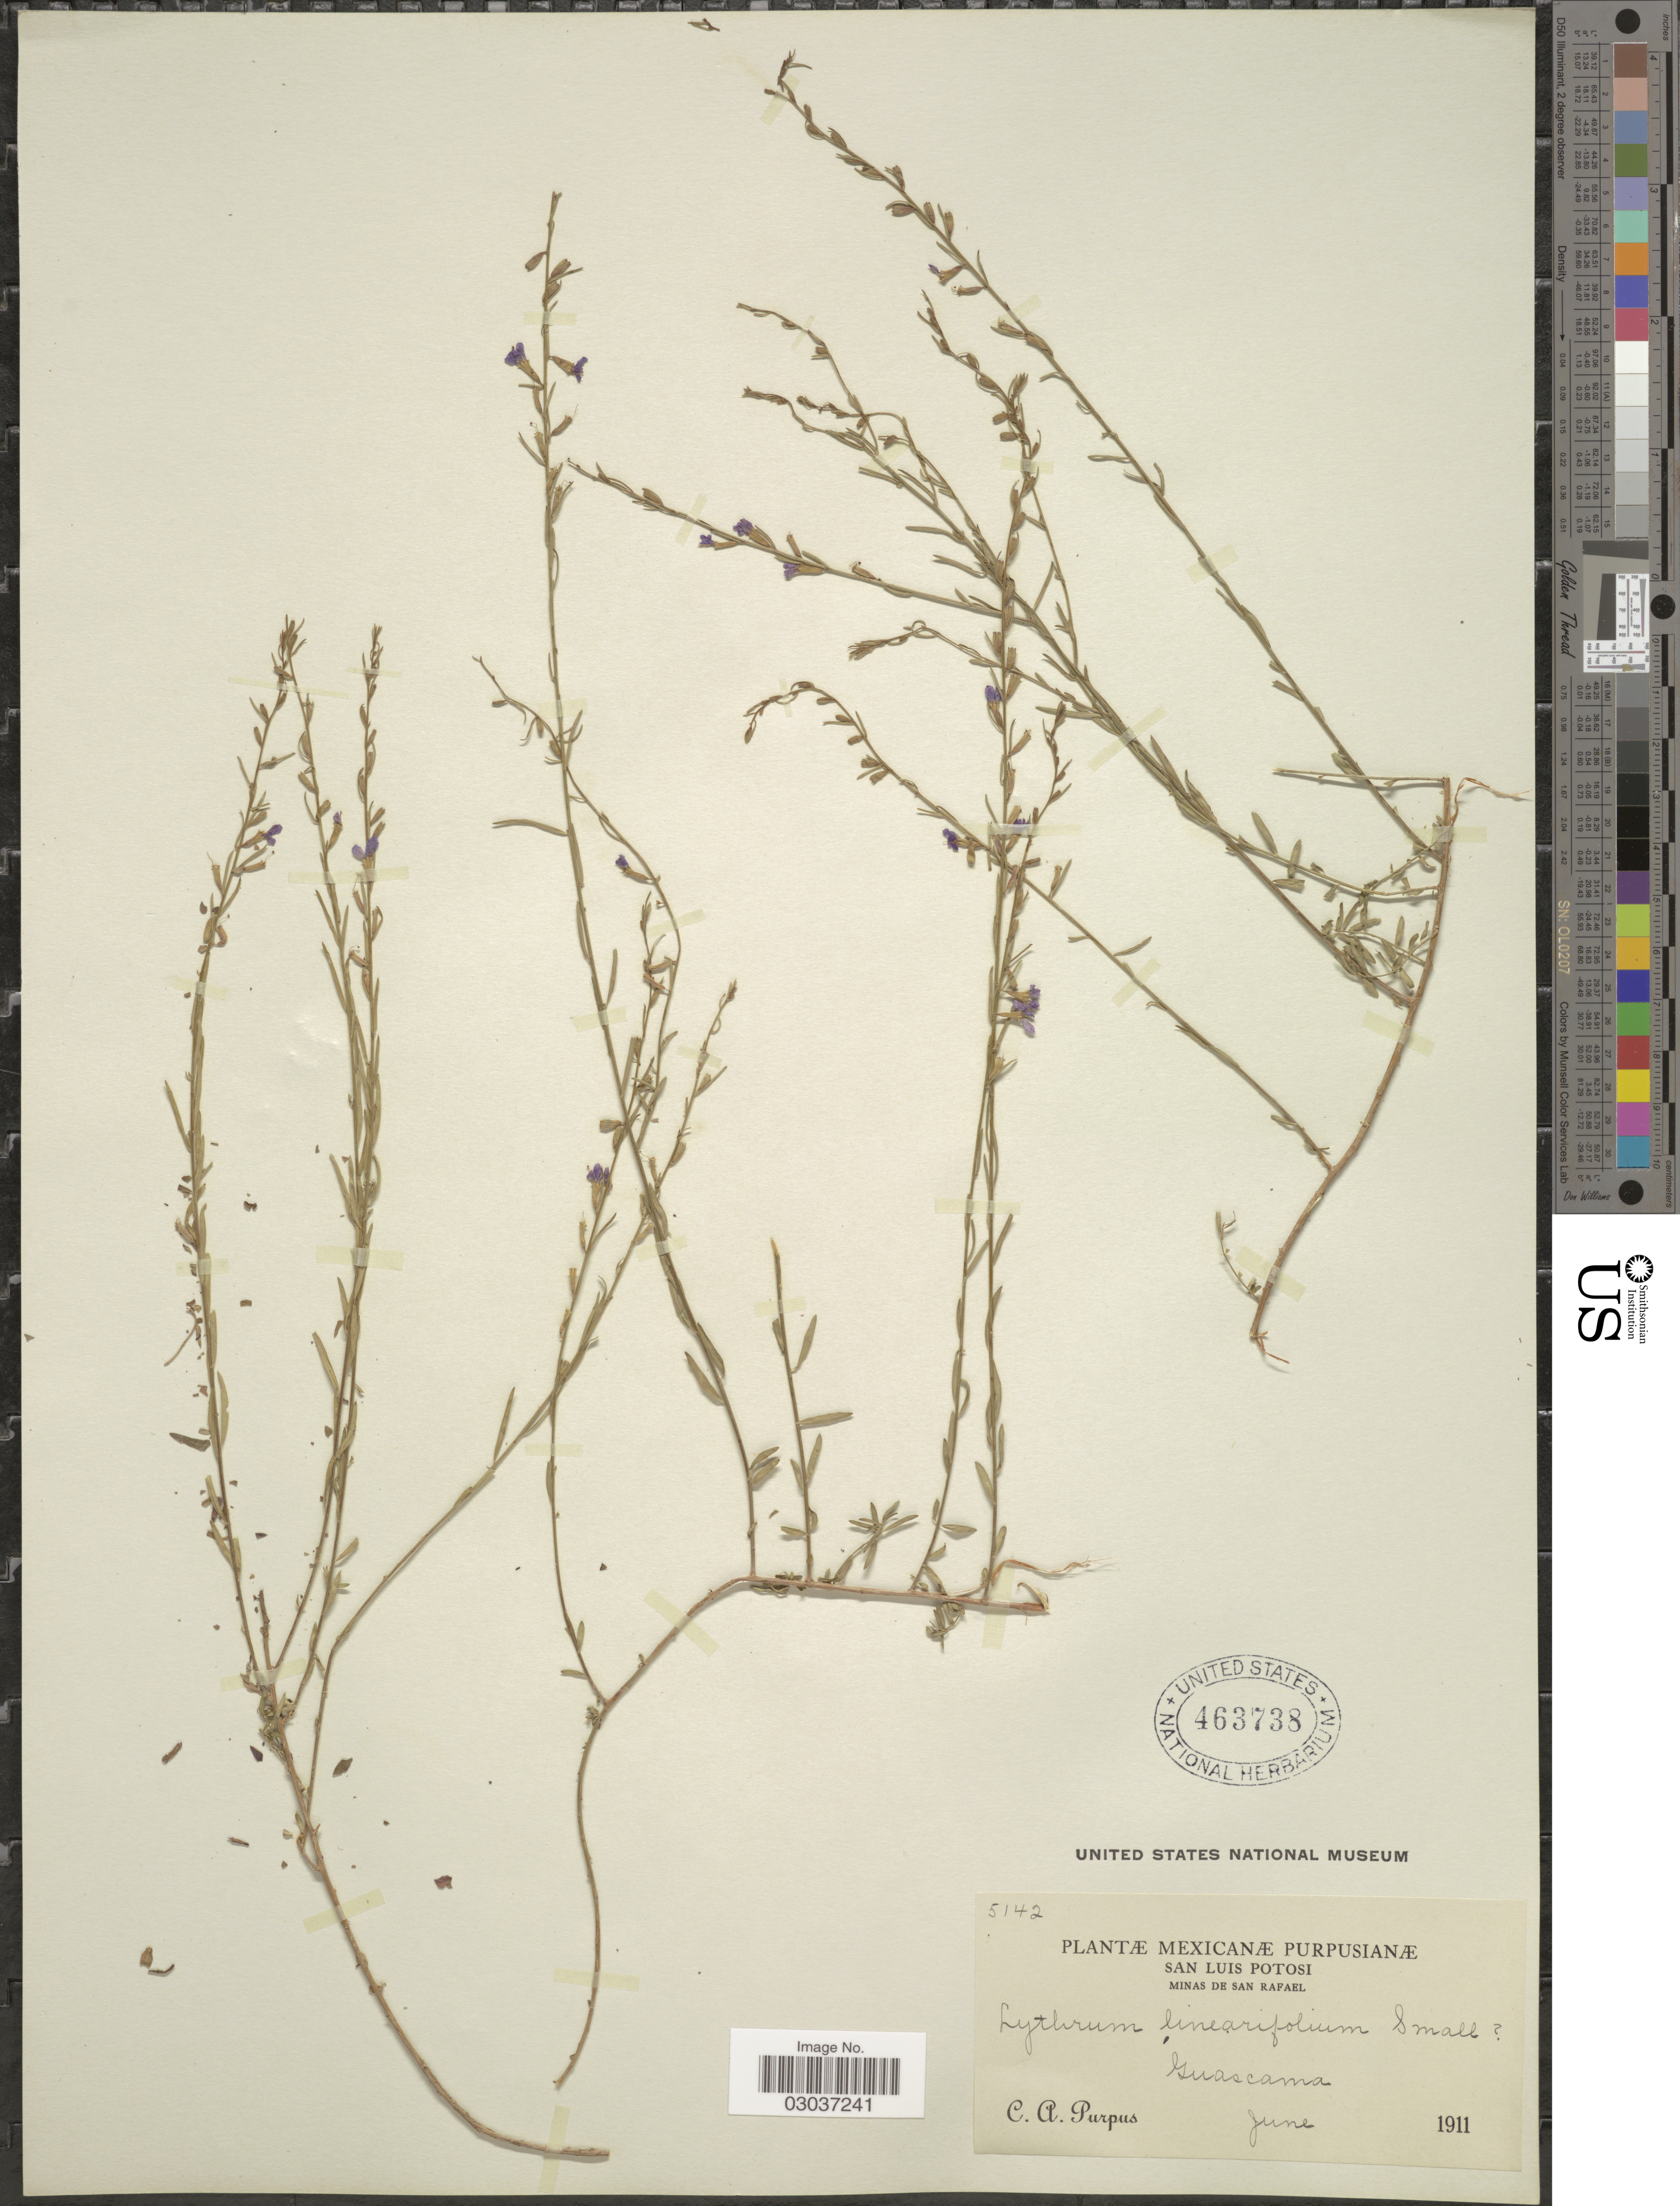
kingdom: Plantae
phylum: Tracheophyta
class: Magnoliopsida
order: Myrtales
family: Lythraceae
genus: Lythrum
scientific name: Lythrum lanceolatum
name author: Elliott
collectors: C. A. Purpus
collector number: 5142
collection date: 1911-06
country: Mexico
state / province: San Luis Potosí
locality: Minas de San Rafael. Guascama.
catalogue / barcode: US 463738